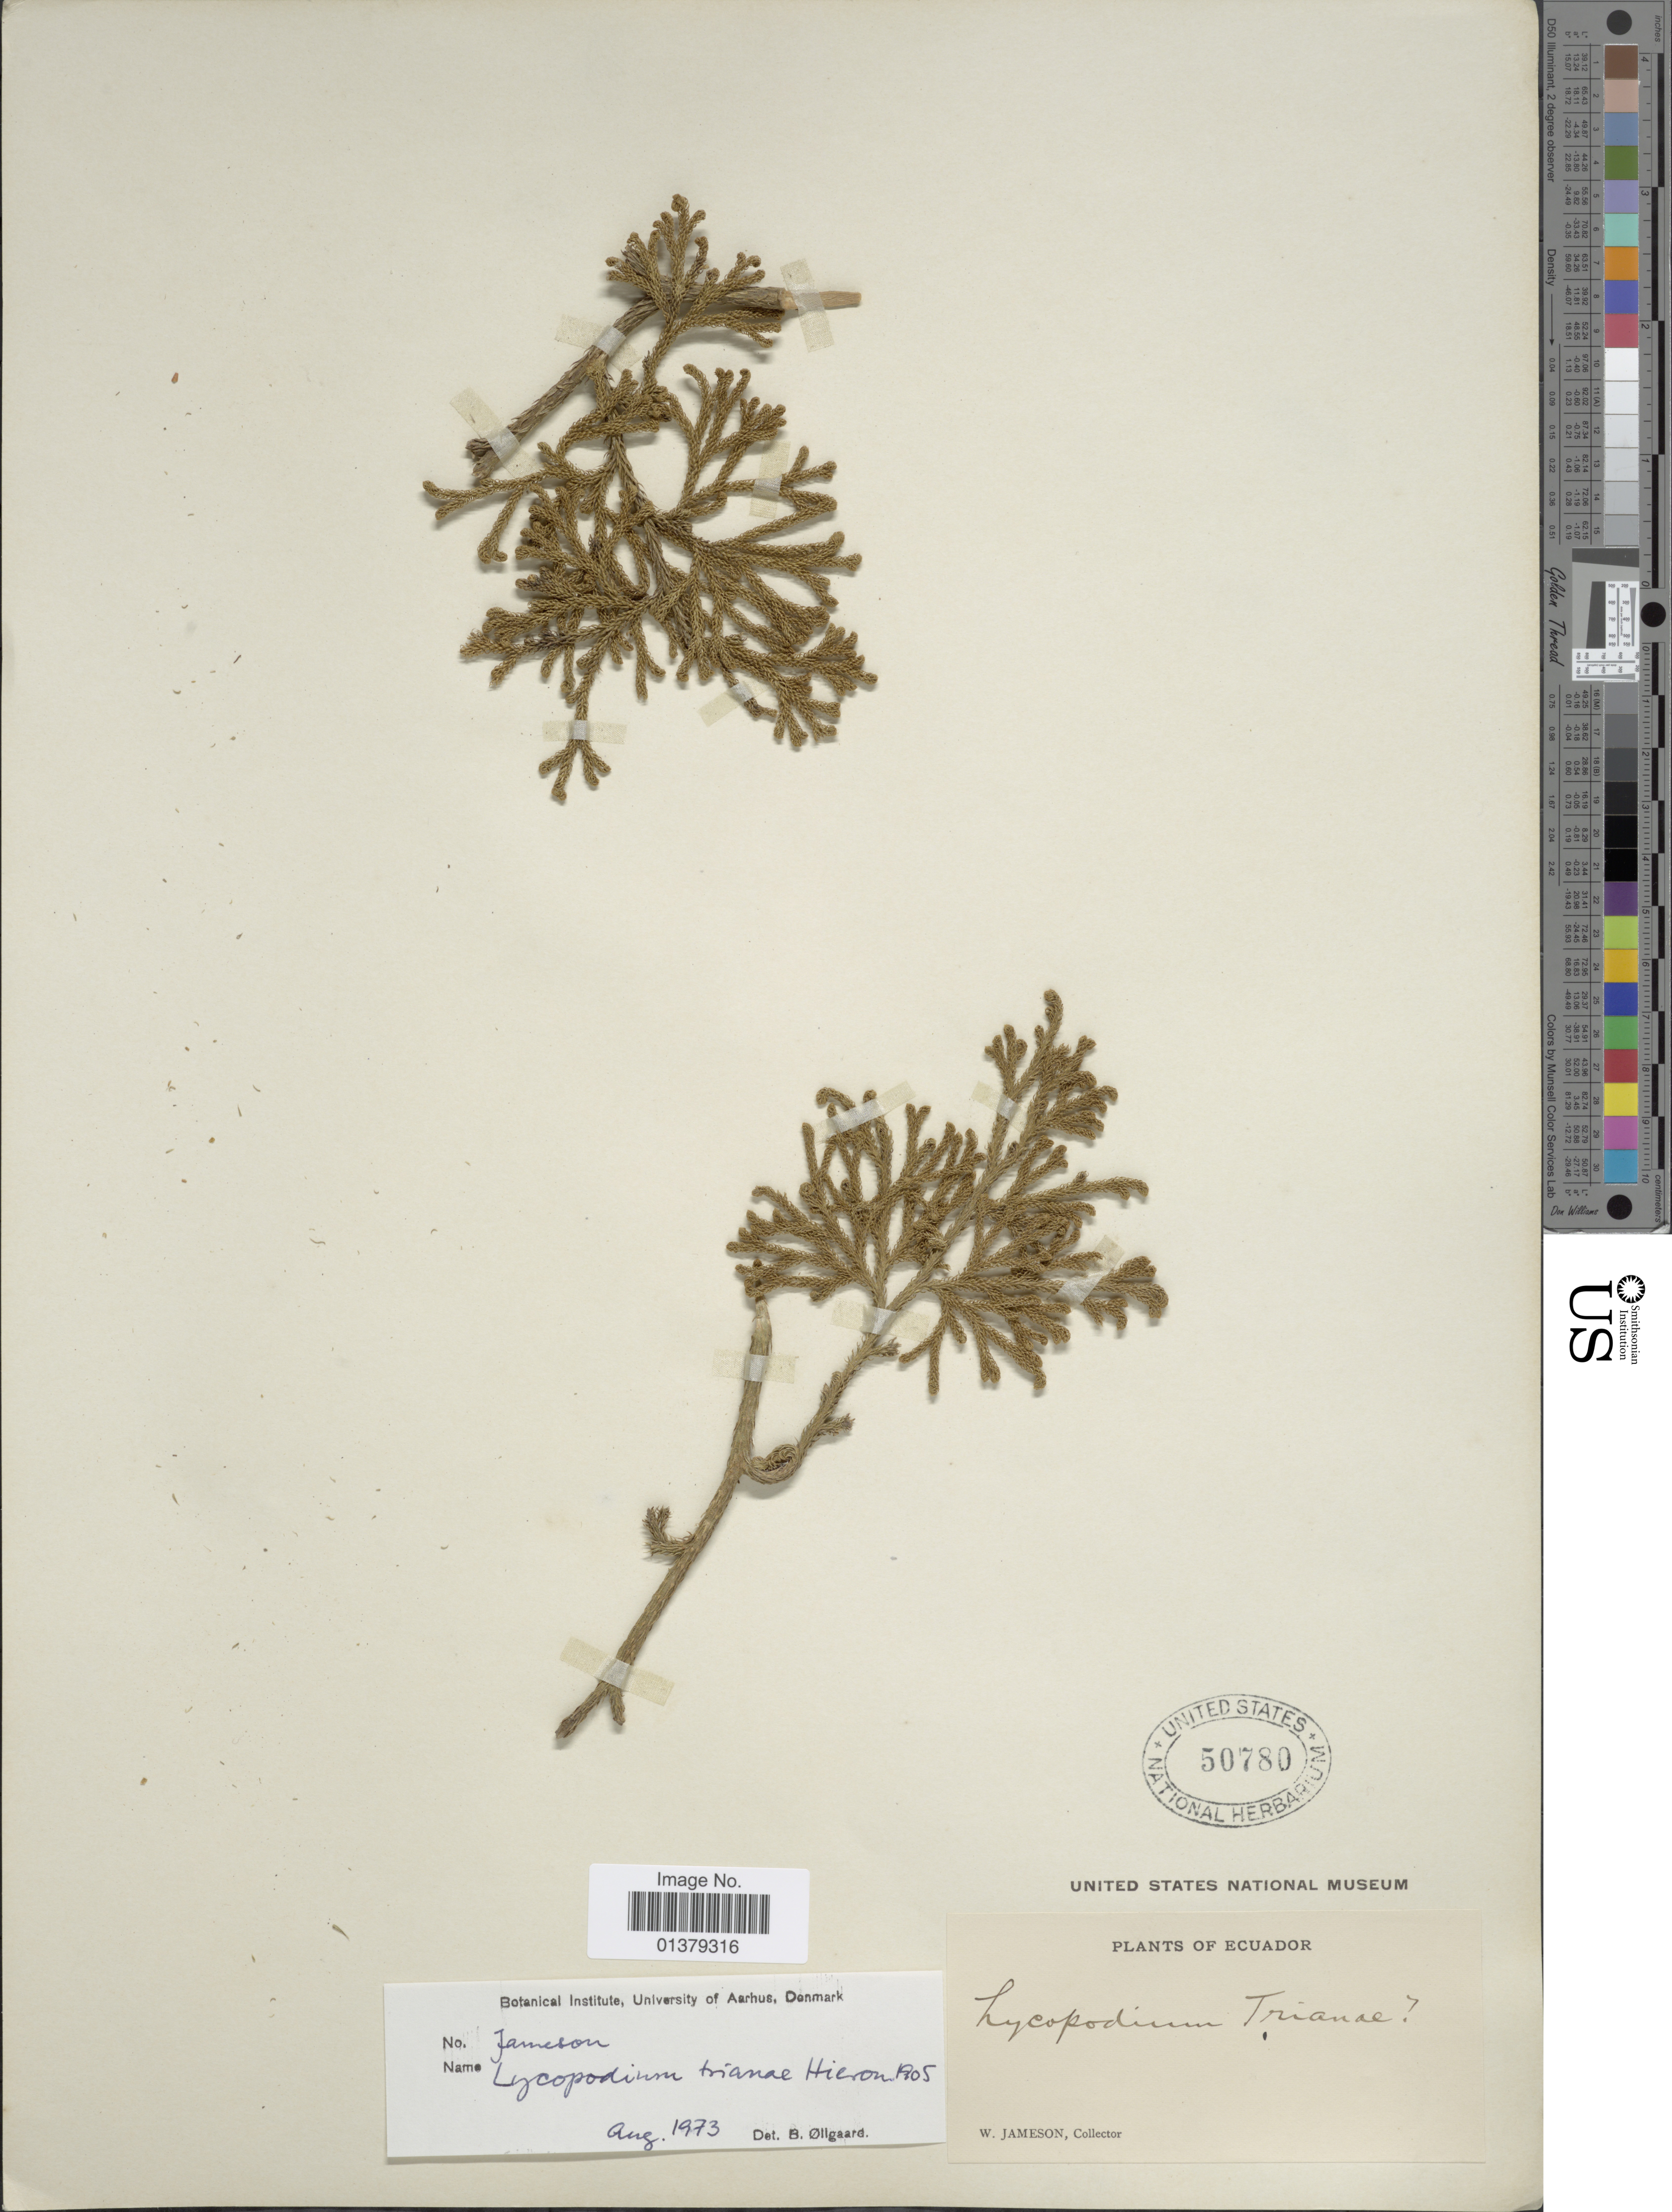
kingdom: Plantae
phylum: Tracheophyta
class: Lycopodiopsida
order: Lycopodiales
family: Lycopodiaceae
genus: Palhinhaea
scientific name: Palhinhaea trianae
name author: (Hieron.) Holub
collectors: W. Jameson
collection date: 1973-08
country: Ecuador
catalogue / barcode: US 50780